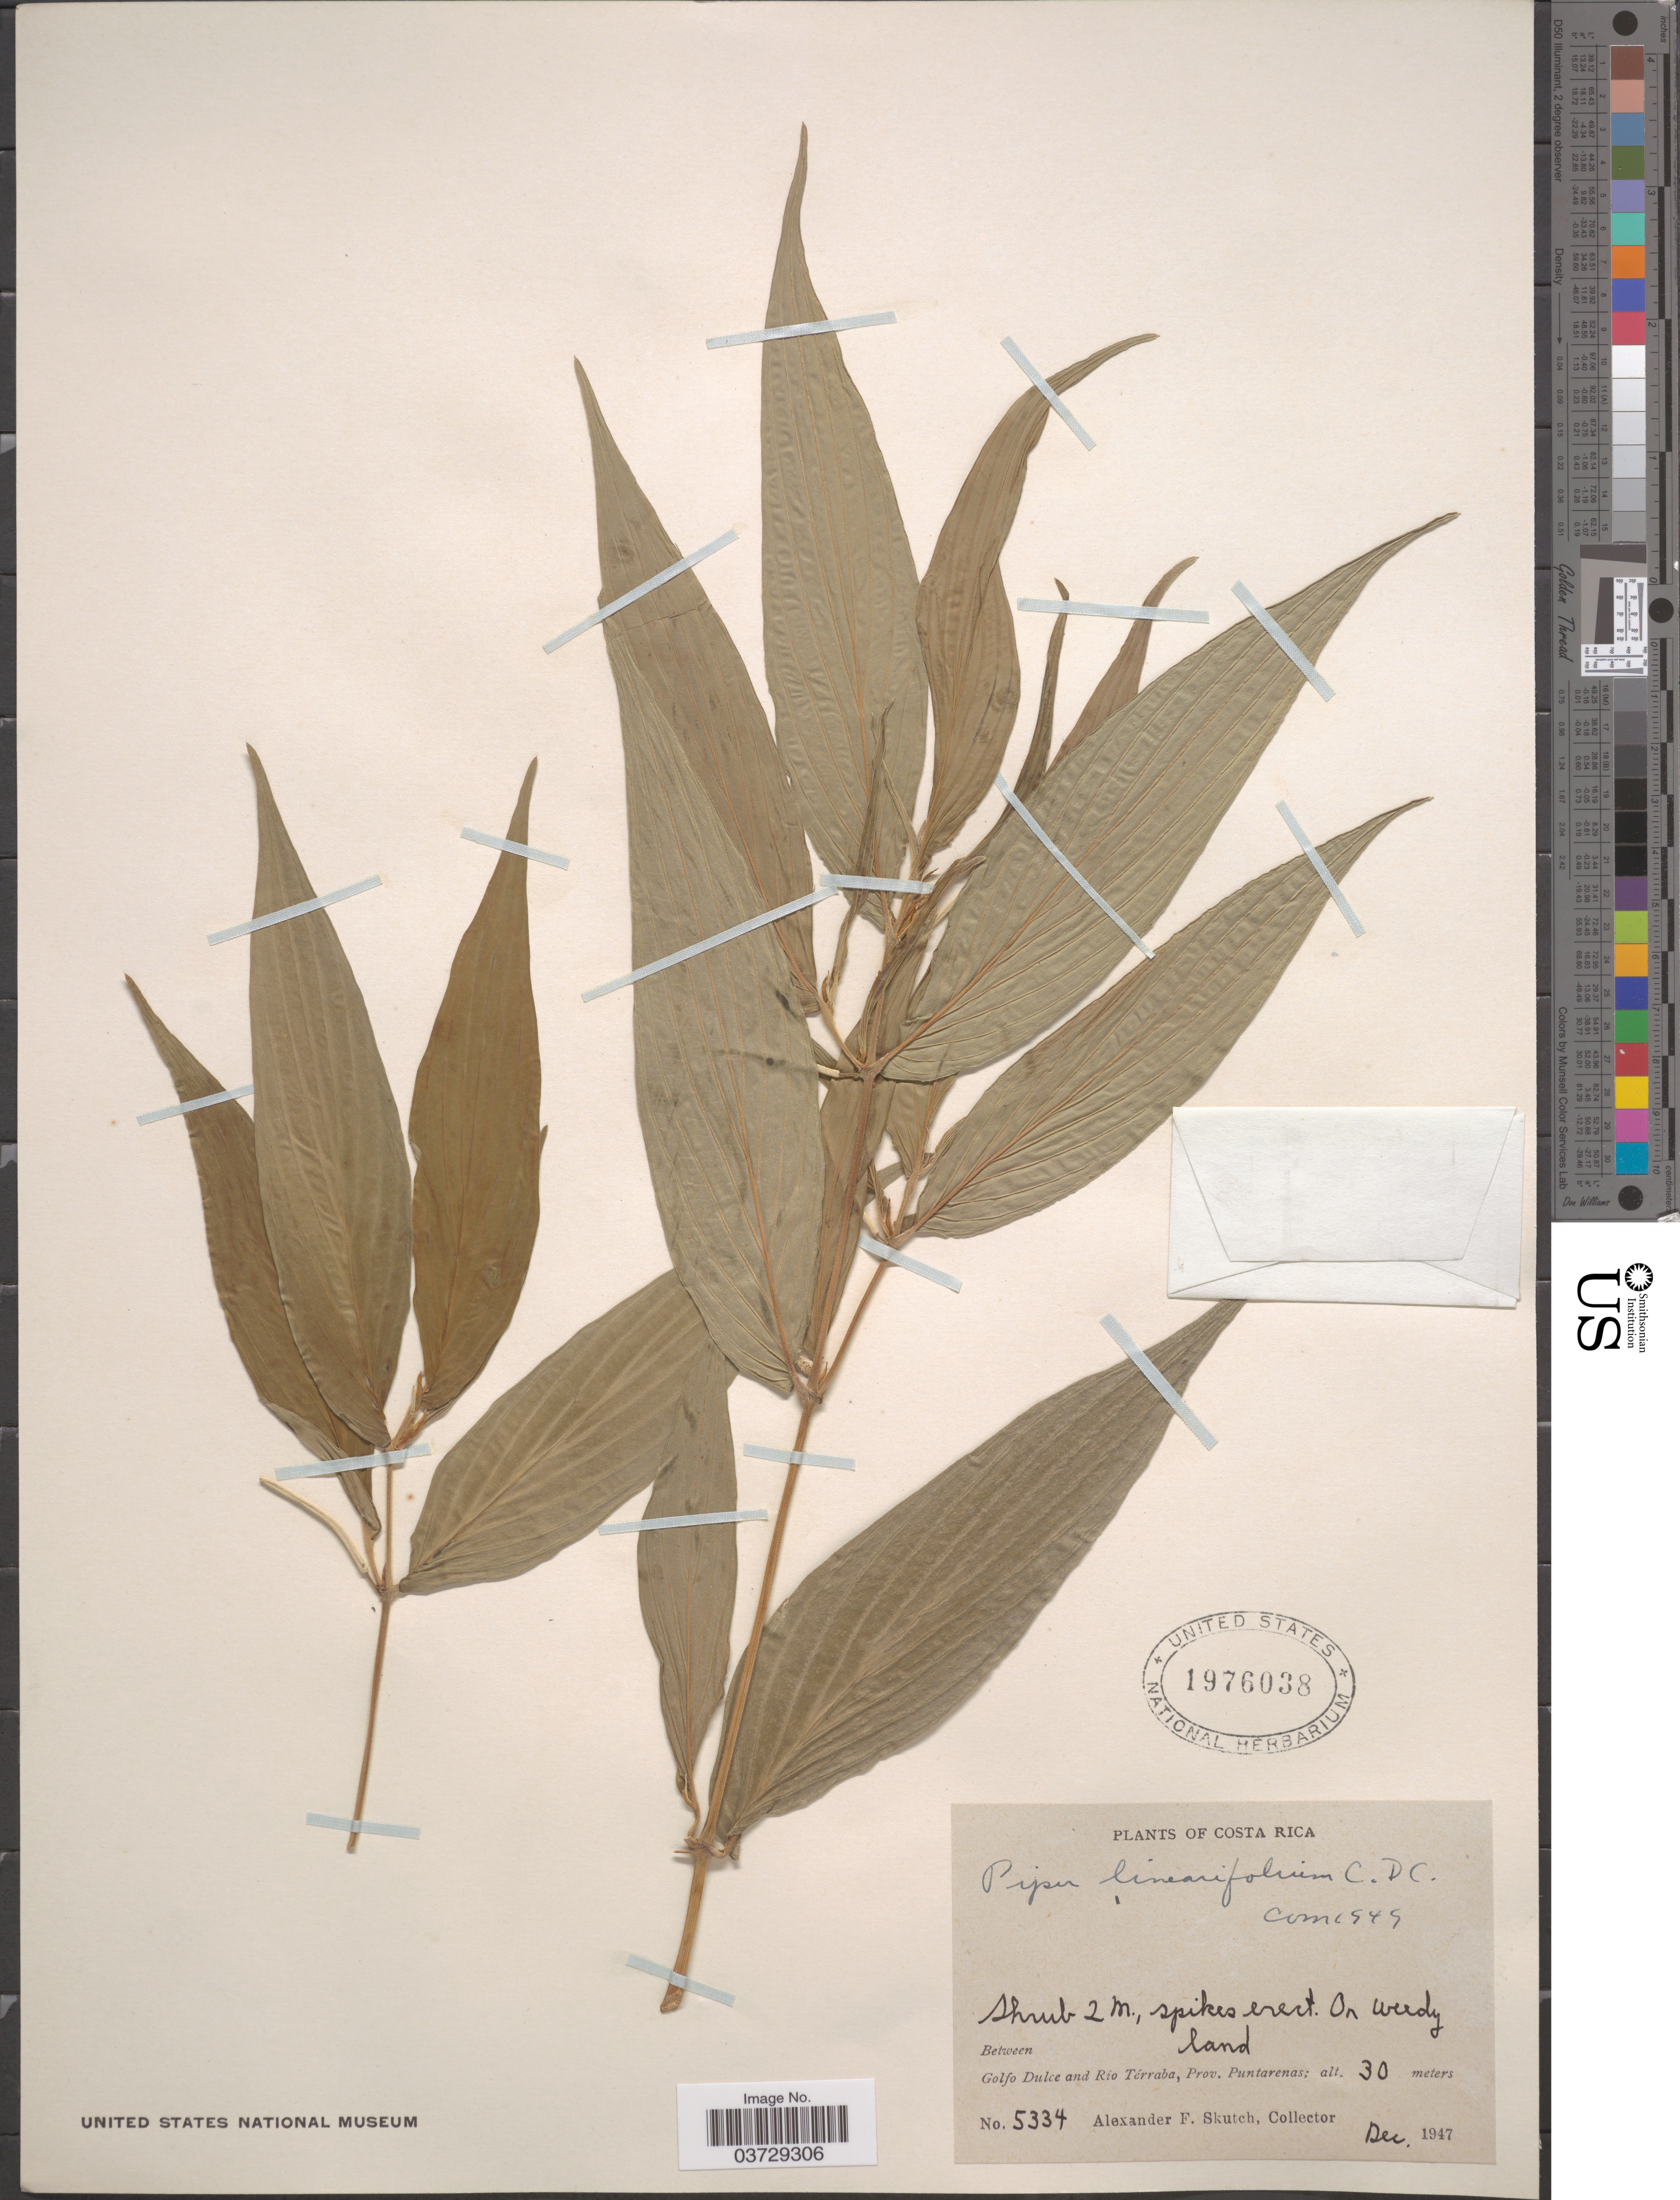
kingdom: Plantae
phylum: Tracheophyta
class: Magnoliopsida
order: Piperales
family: Piperaceae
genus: Piper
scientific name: Piper linearifolium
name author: C. DC.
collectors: A. F. Skutch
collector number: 5334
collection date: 1947-12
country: Costa Rica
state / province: Puntarenas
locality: Between Golfo Dulce and Rio Térraba.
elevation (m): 30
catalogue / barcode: US 1976038